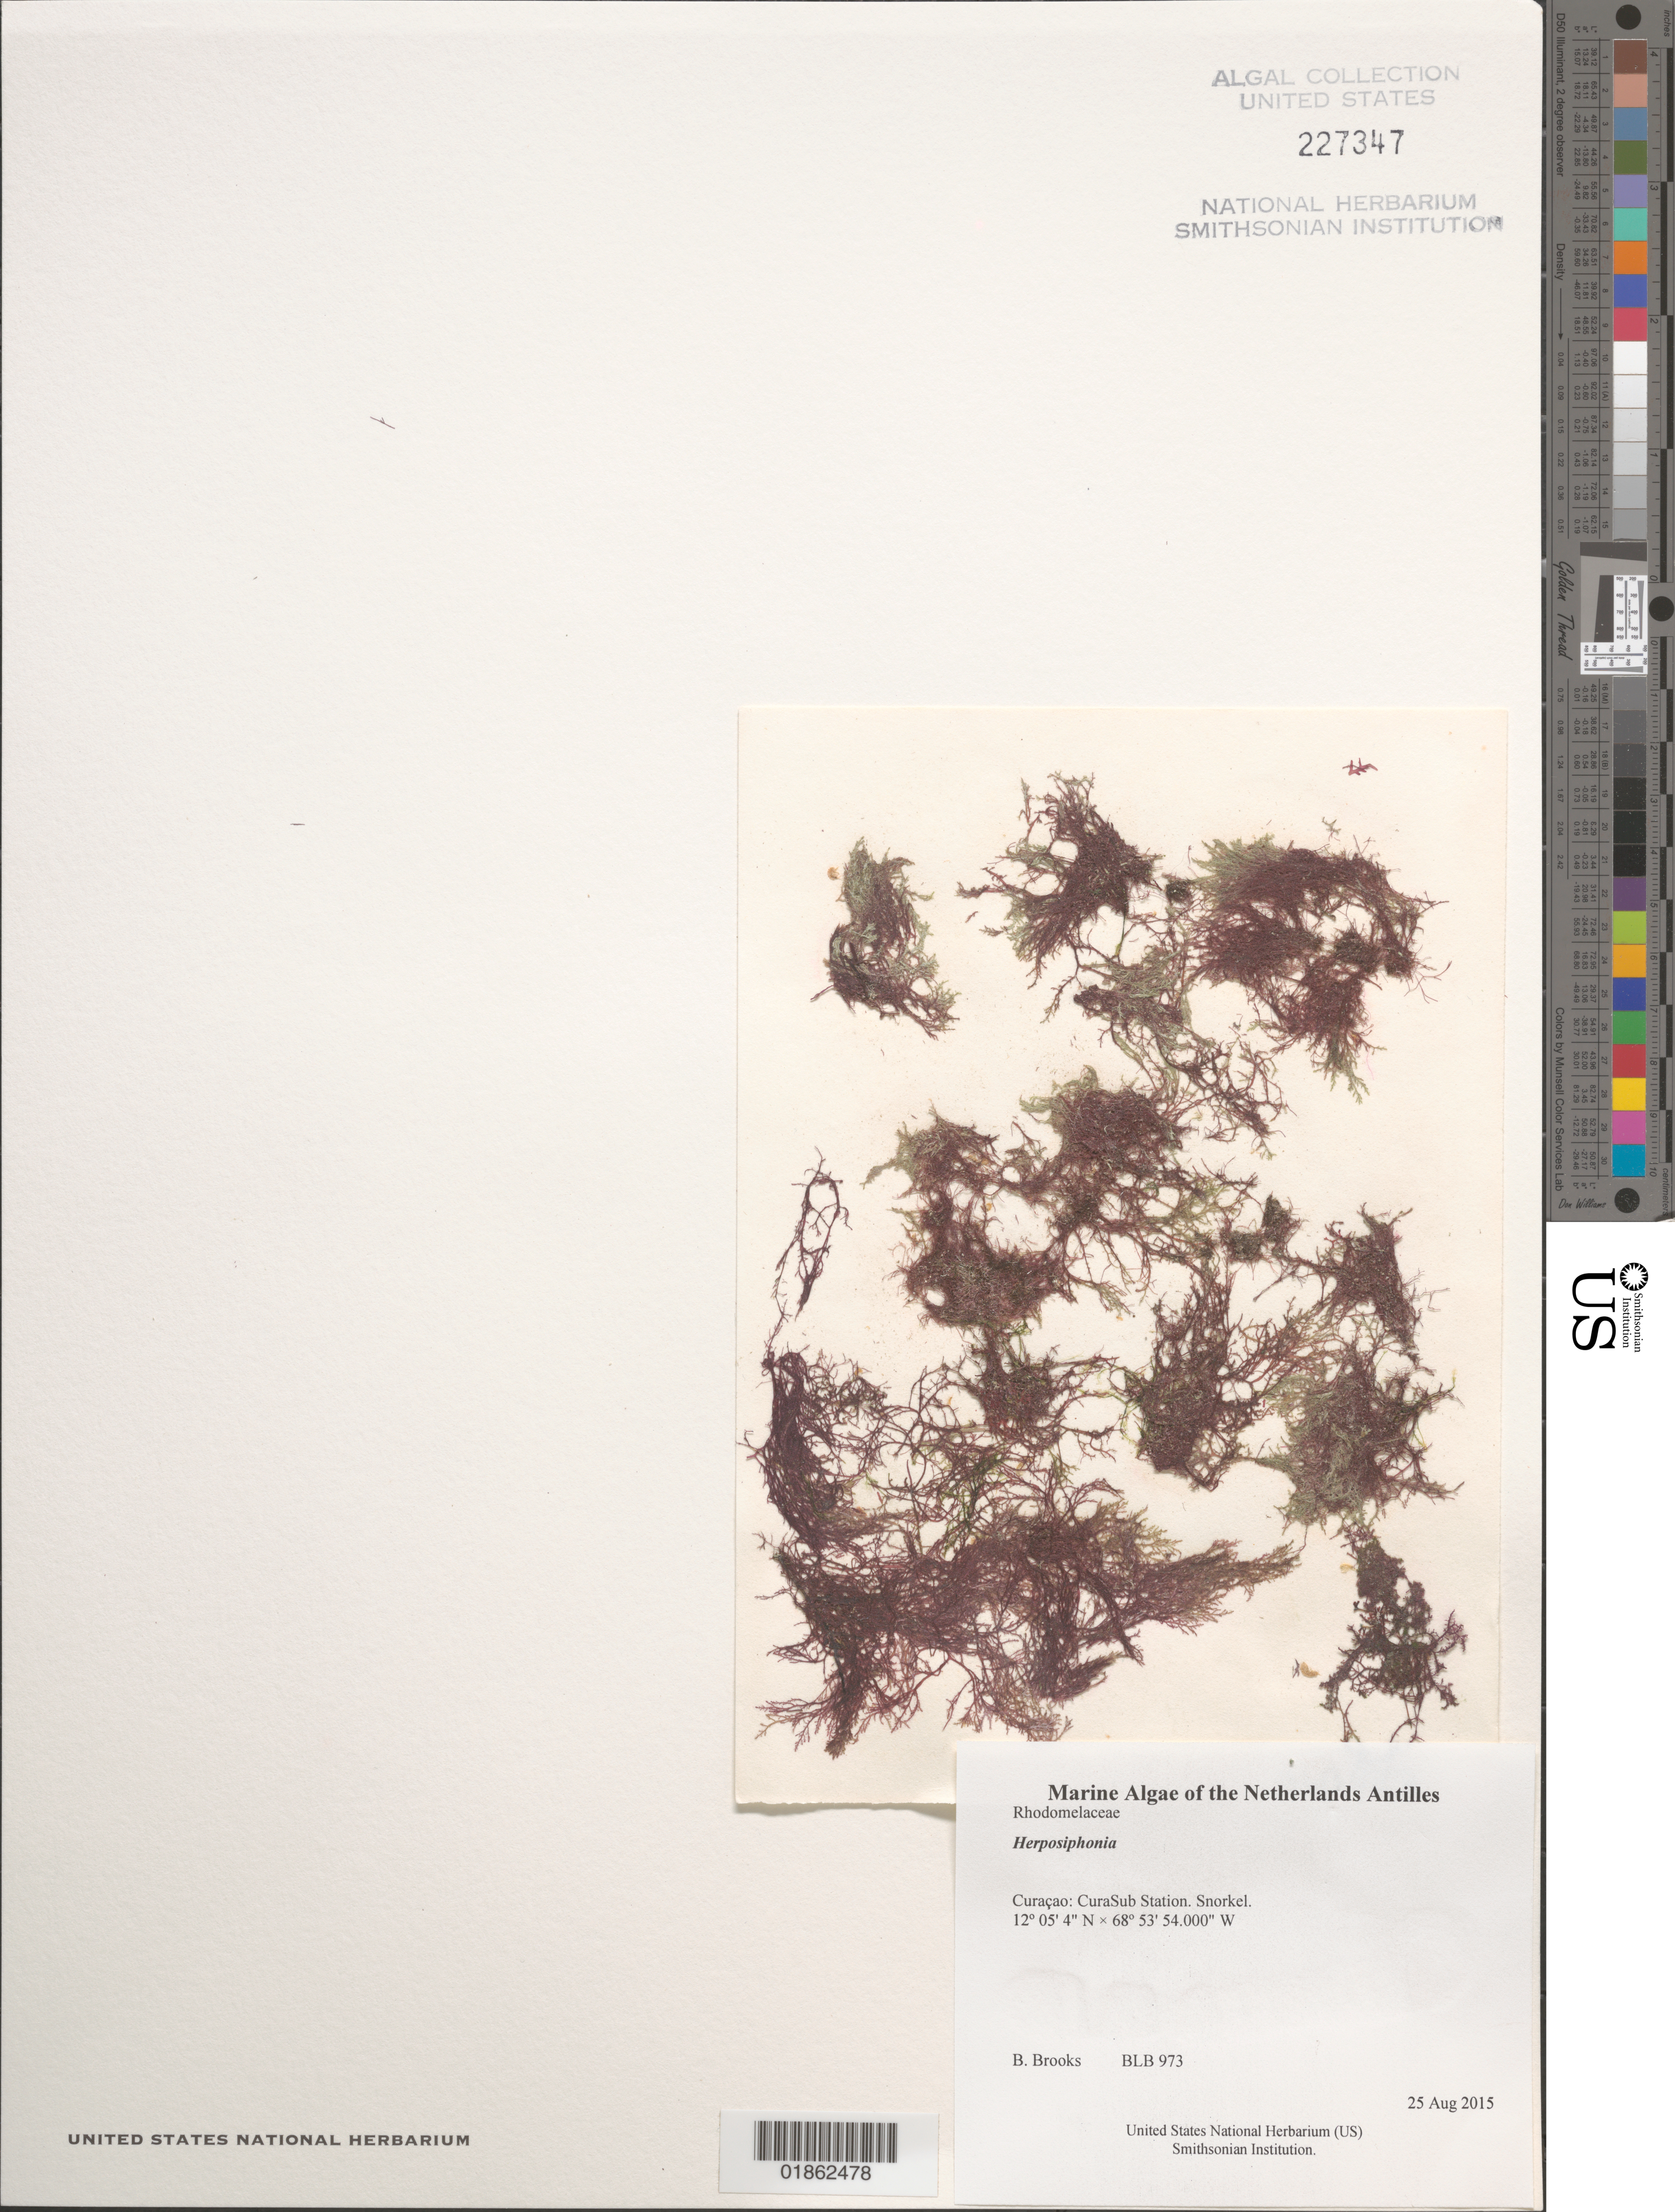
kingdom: Plantae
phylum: Rhodophyta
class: Florideophyceae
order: Ceramiales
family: Rhodomelaceae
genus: Herposiphonia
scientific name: Herposiphonia sp.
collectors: B. Brooks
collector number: BLB 973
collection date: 2015-08-25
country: Curaçao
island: Curaçao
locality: CuraSub Station. Snorkel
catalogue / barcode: US 227347